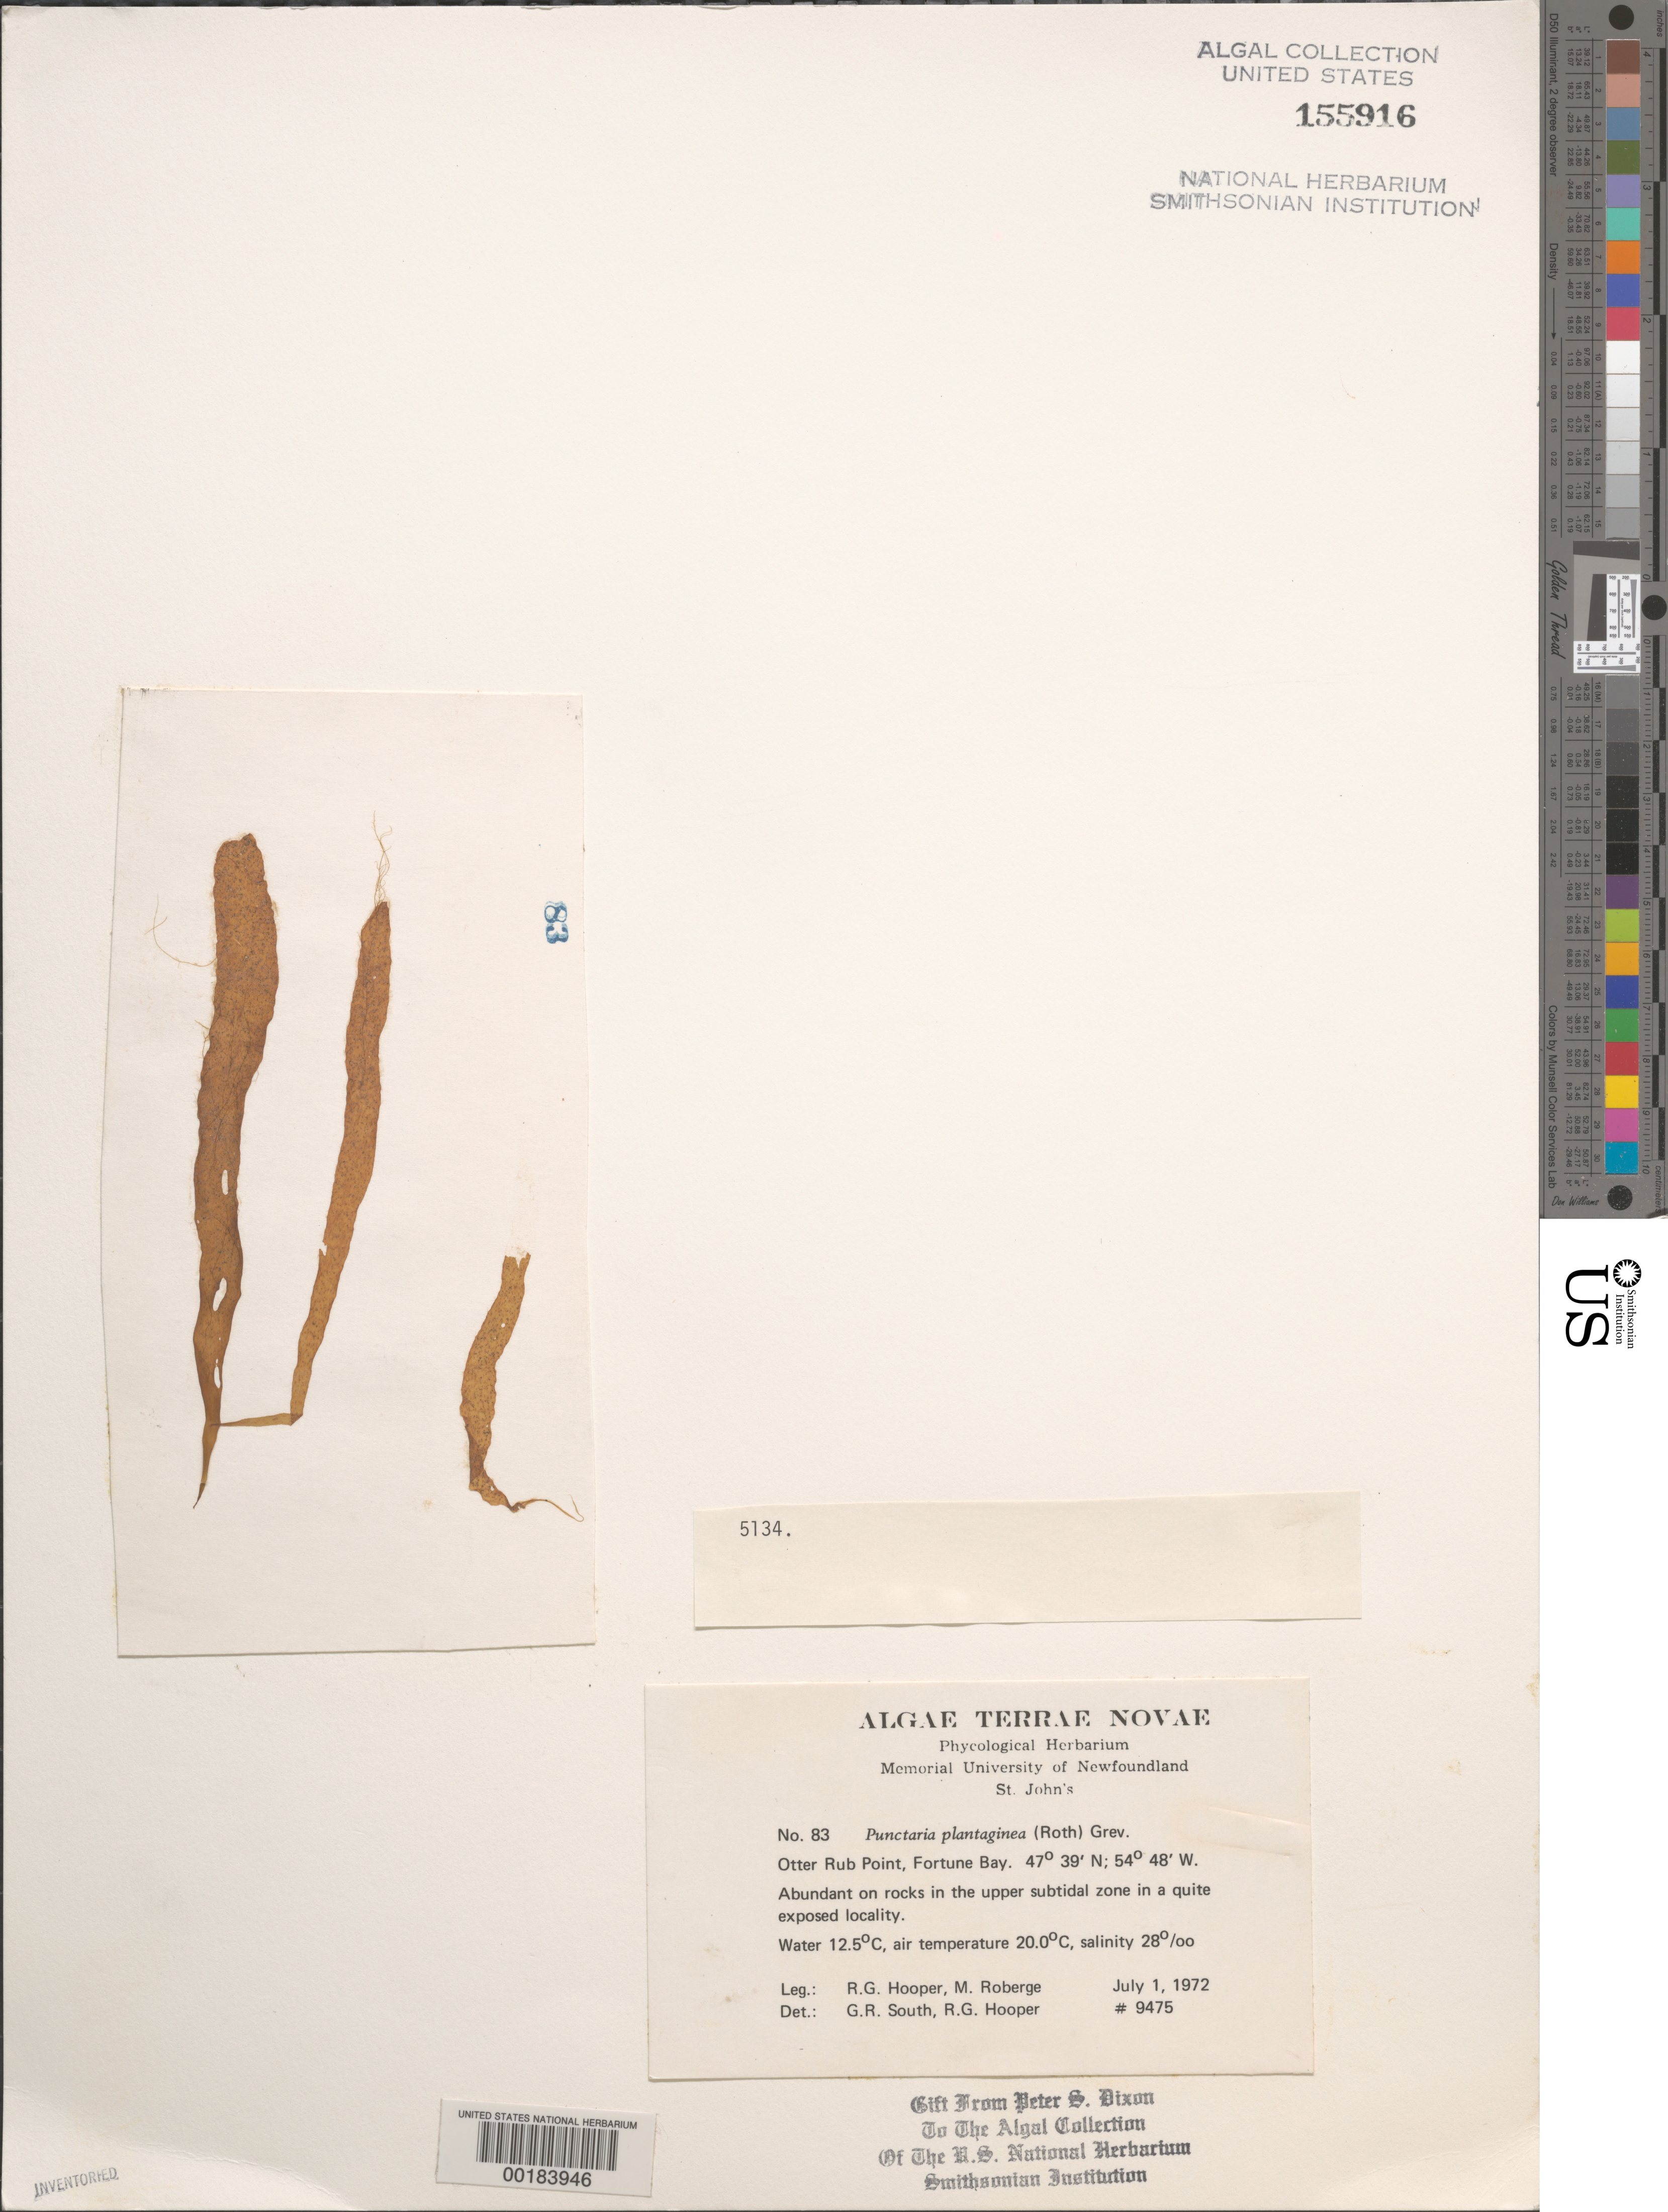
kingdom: Chromista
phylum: Ochrophyta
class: Phaeophyceae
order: Dictyosiphonales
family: Punctariaceae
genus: Punctaria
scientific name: Punctaria plantaginea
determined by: Hooper, R. G.; South, G. R.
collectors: R. G. Hooper & M. Roberge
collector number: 9475 & PSD 5134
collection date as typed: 01 Jul 1972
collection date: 1972-07-01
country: Canada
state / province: Newfoundland and Labrador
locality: Otter Rub Point, Fortune Bay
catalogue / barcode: US 155916